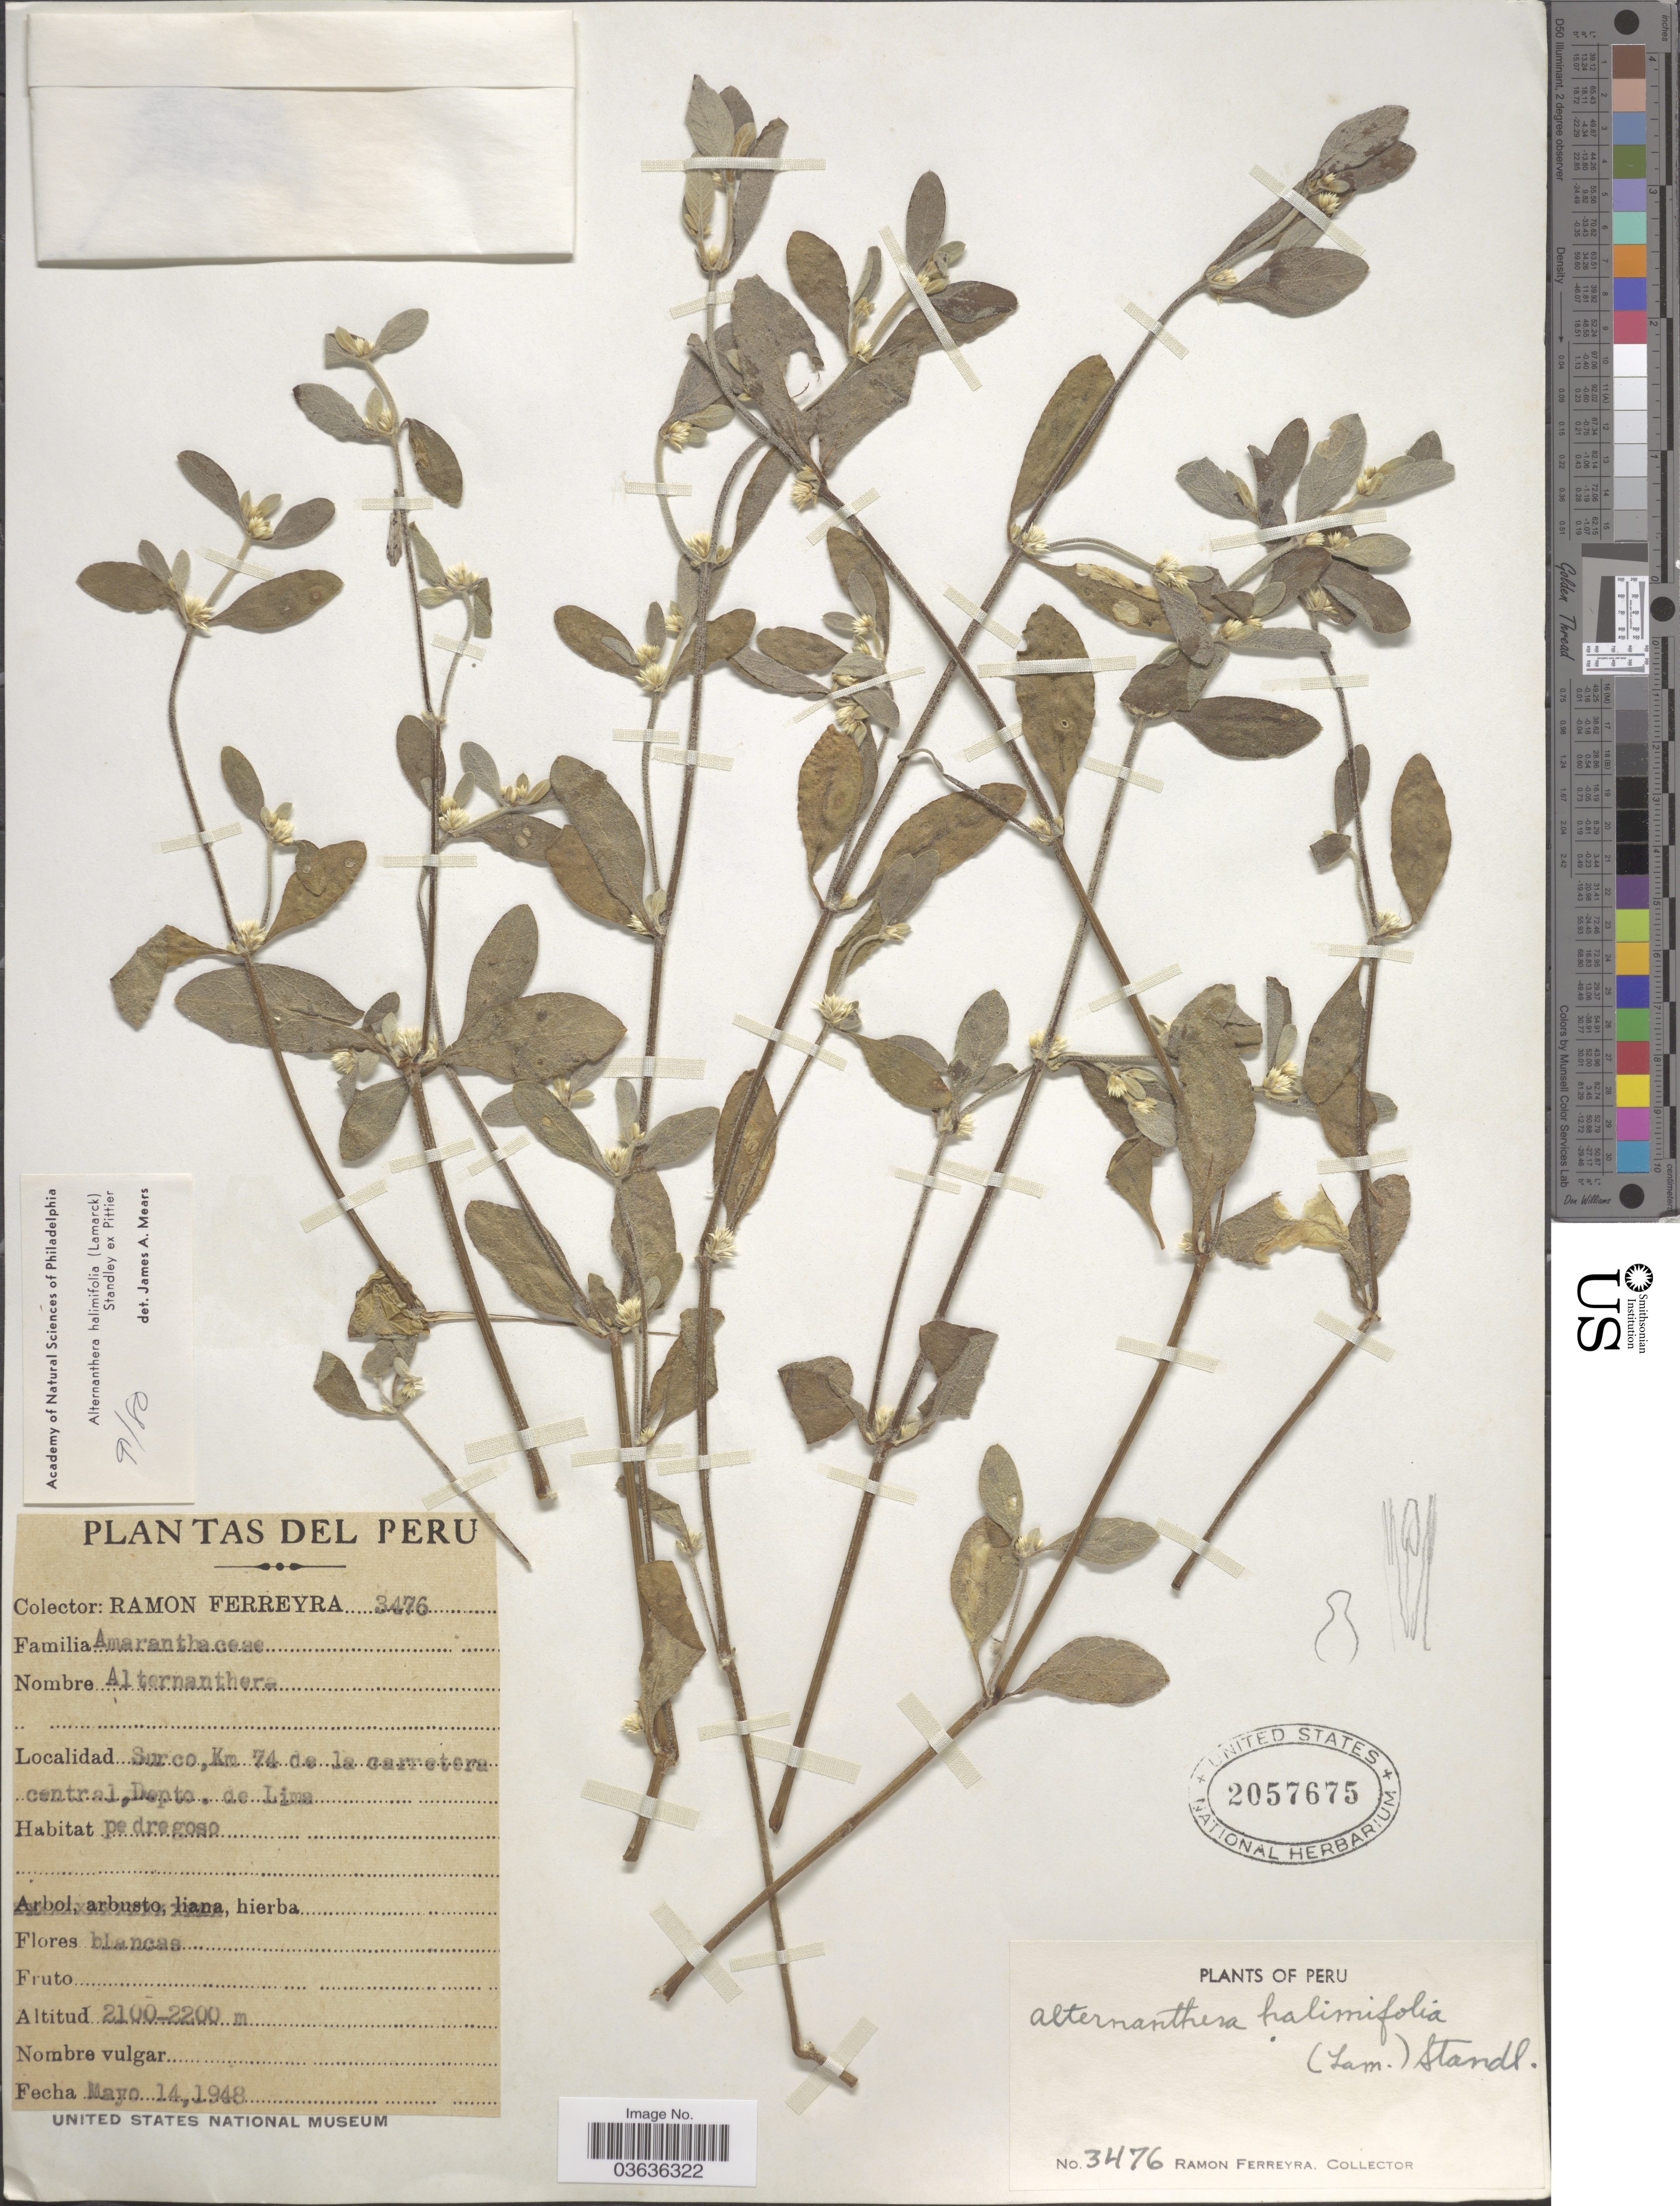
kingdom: Plantae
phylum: Tracheophyta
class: Magnoliopsida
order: Caryophyllales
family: Amaranthaceae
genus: Alternanthera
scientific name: Alternanthera halimifolia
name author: (Lam.) Standl. ex Pittier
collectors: R. A. Ferreyra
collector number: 3476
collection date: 1948-05-14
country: Peru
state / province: Lima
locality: Surco, Km 74 de la carretera central, Depto. de Lima.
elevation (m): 2100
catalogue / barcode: US 2057675